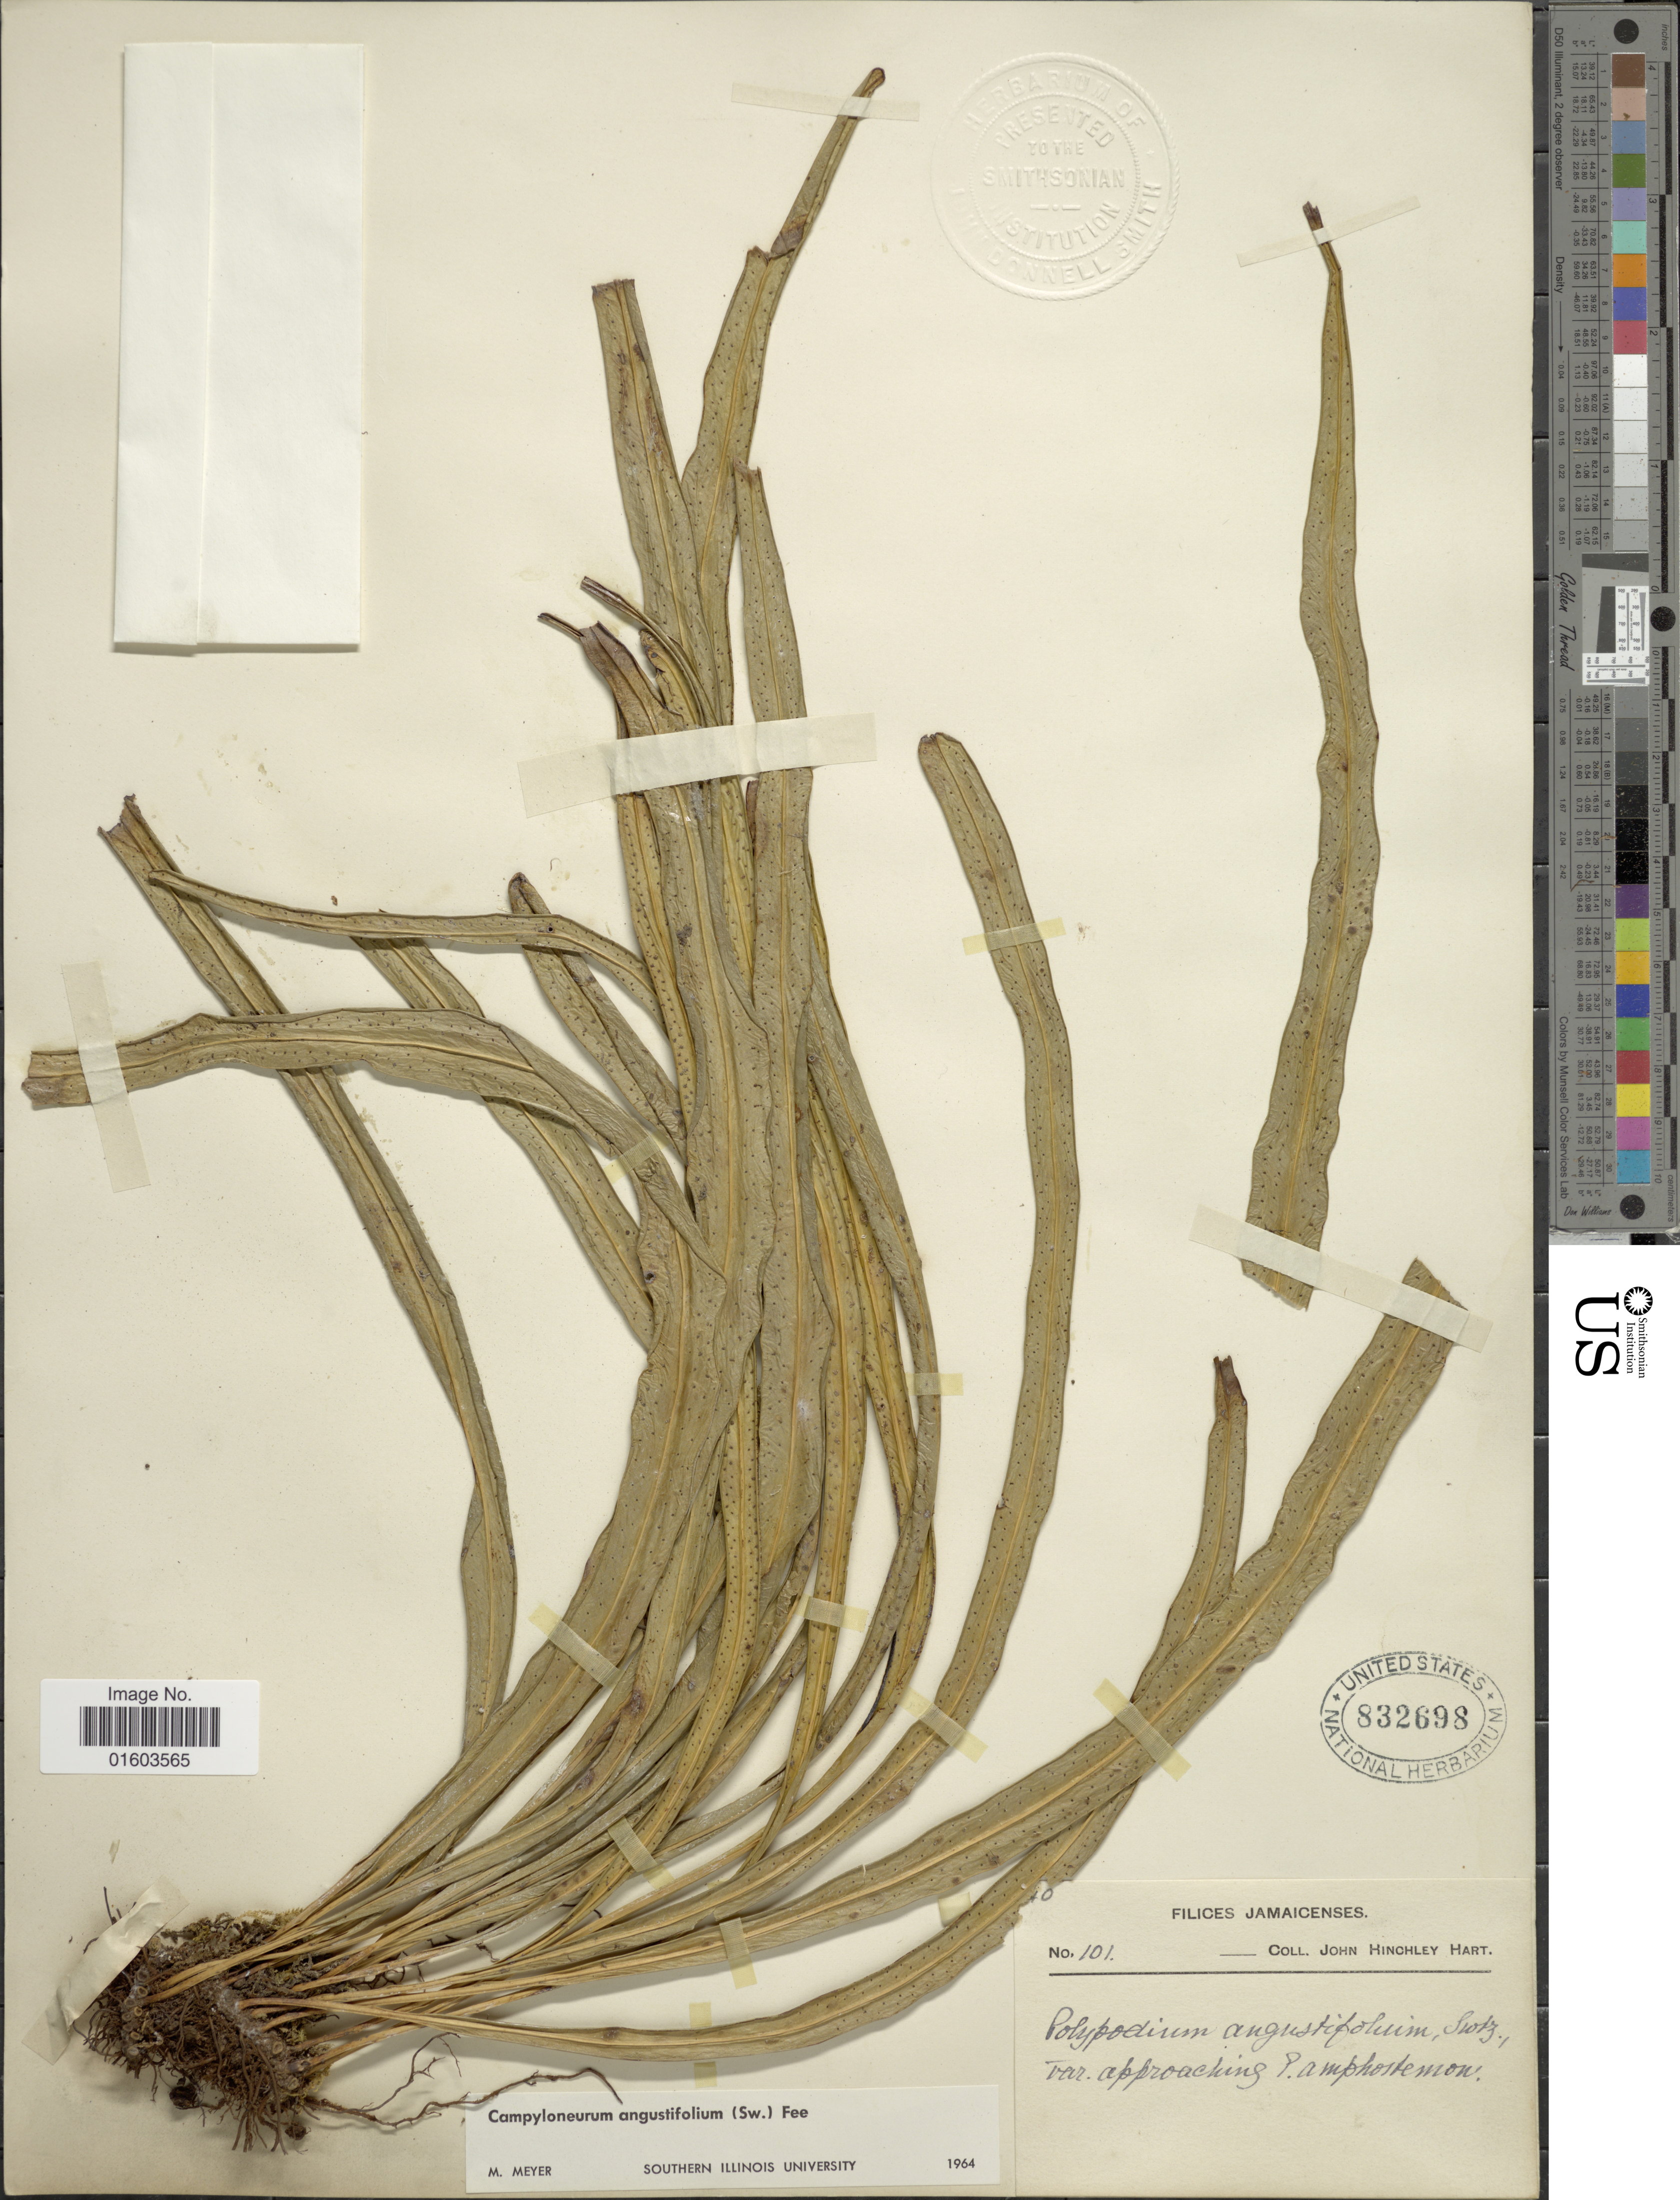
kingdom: Plantae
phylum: Tracheophyta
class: Polypodiopsida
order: Polypodiales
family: Polypodiaceae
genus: Campyloneurum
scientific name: Campyloneurum angustifolium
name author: (Sw.) Fée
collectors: J. H. Hart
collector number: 101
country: Jamaica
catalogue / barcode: US 832698